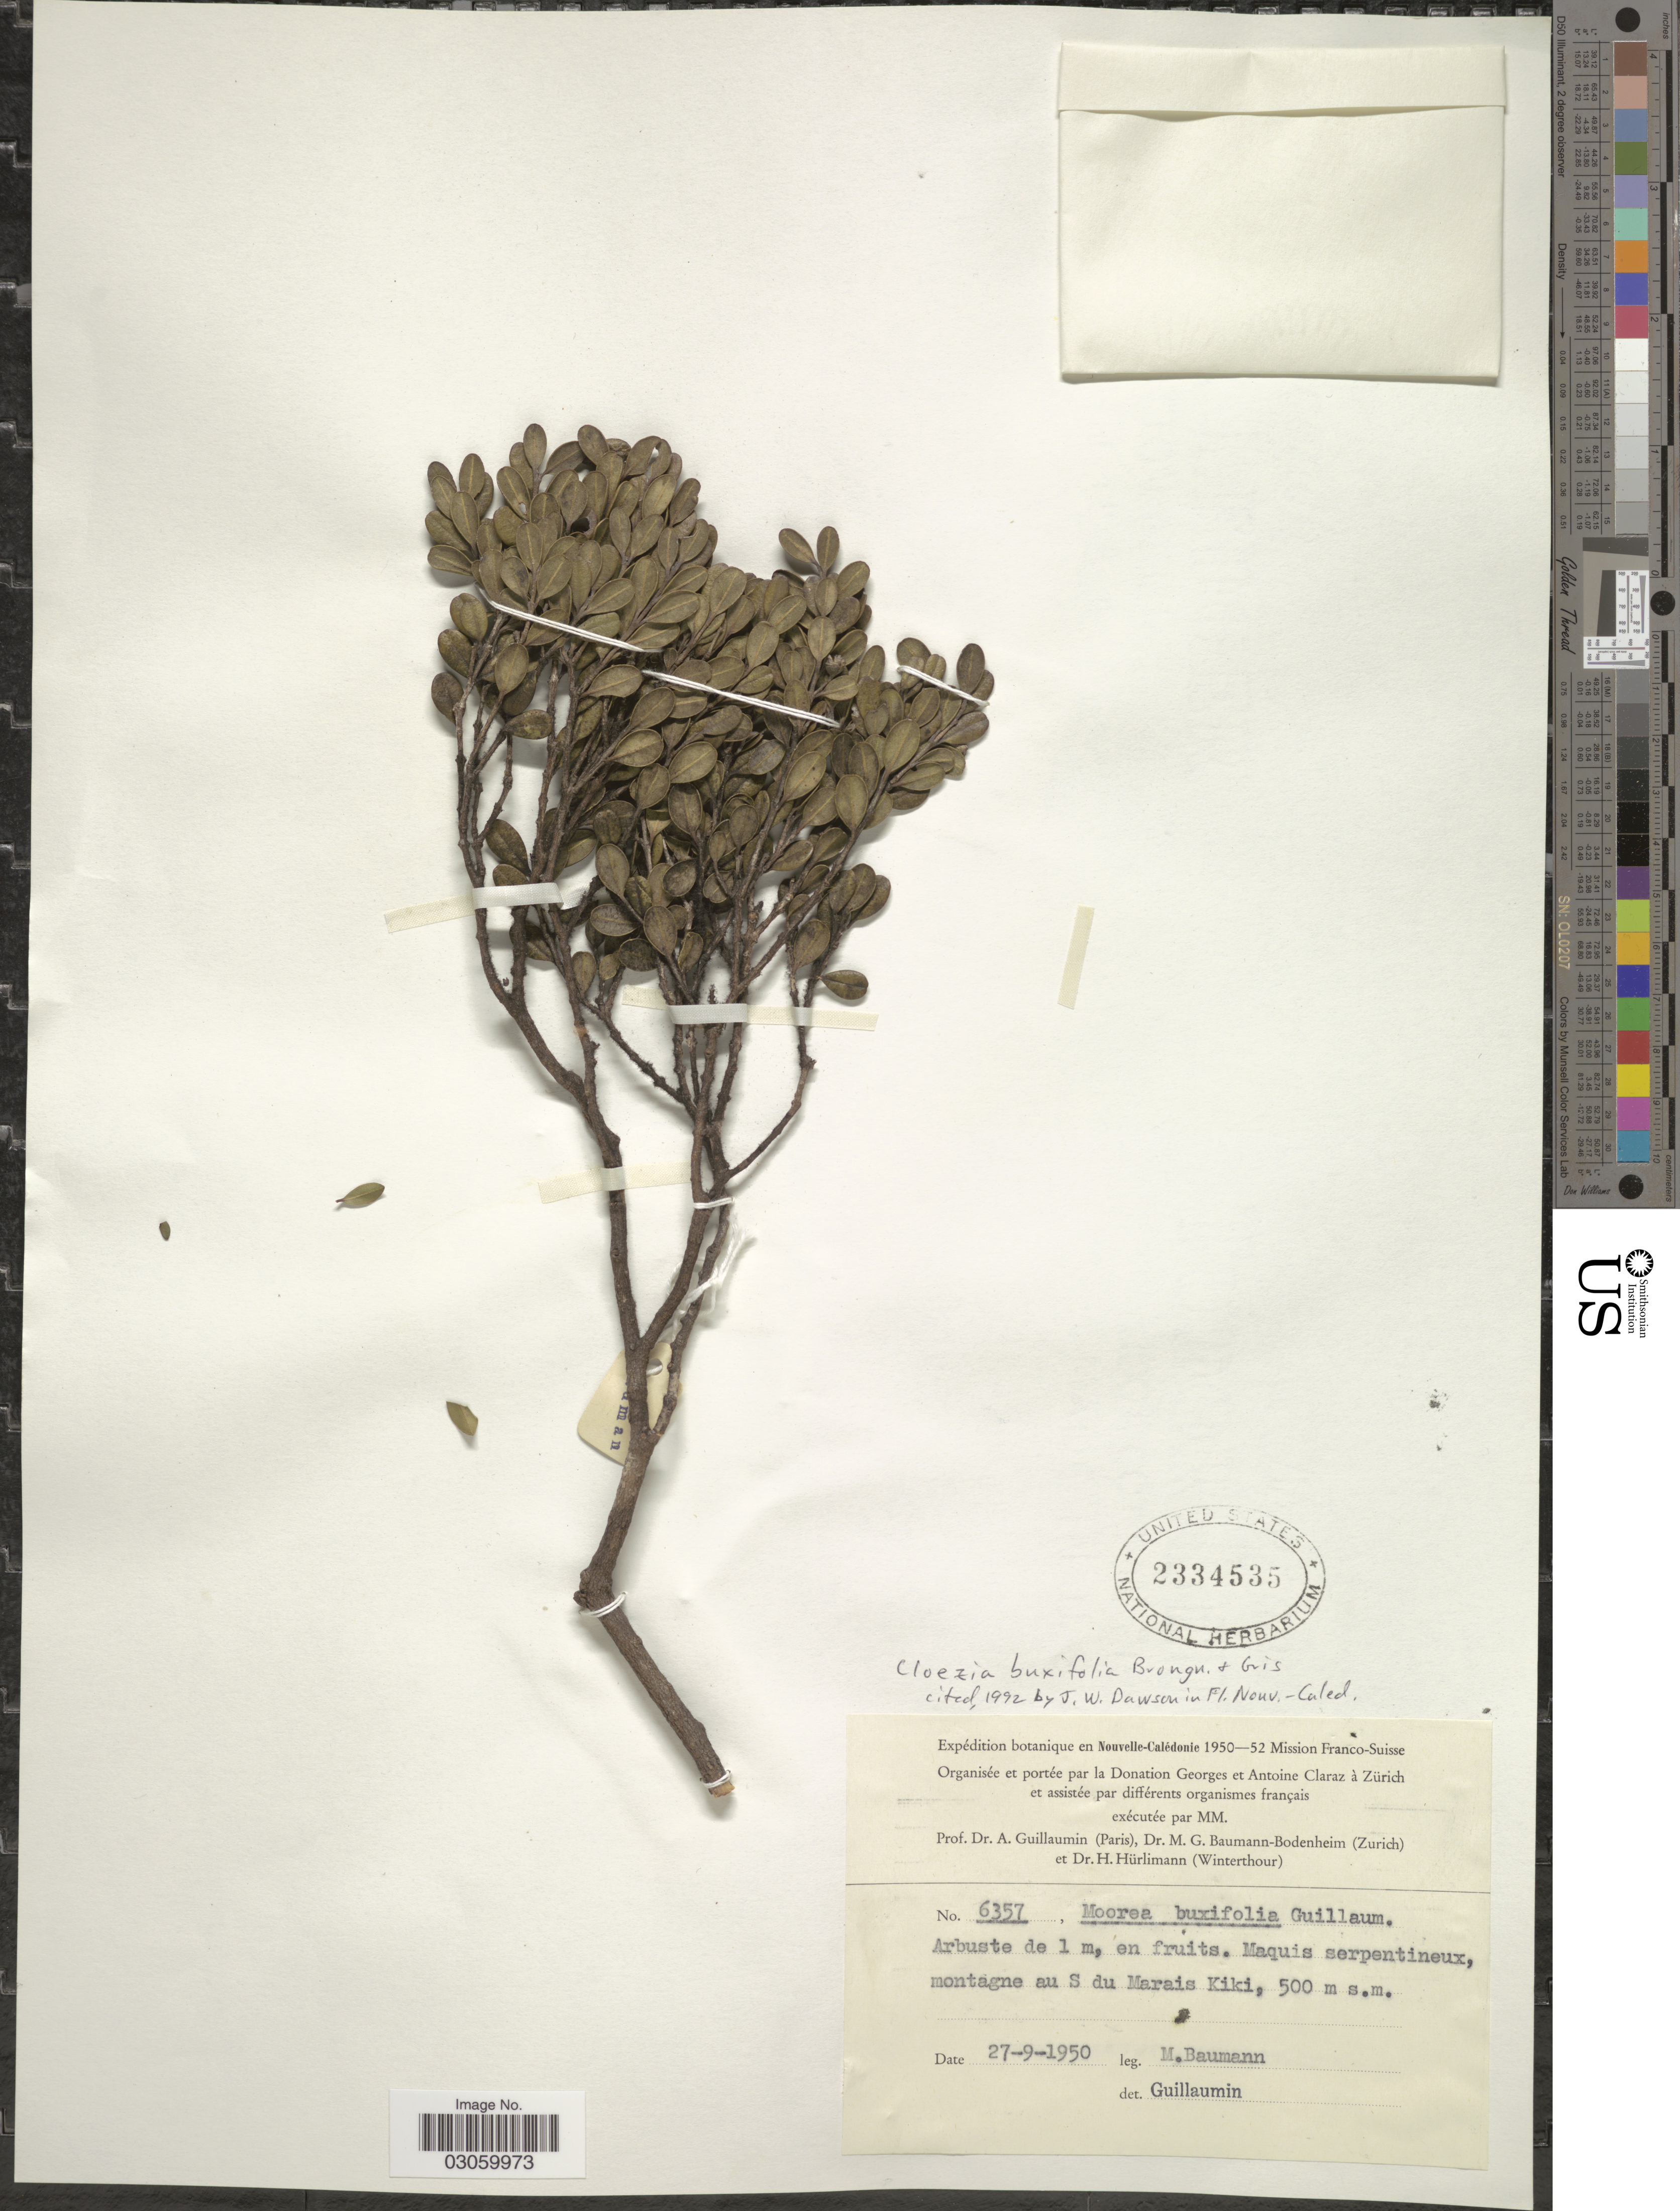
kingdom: Plantae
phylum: Tracheophyta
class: Magnoliopsida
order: Myrtales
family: Myrtaceae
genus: Cloezia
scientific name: Cloezia buxifolia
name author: Brongn. & Gris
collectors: M. Baumann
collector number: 6357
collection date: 1950-09-27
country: New Caledonia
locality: Nouvelle-Calédonie, Maquis serpentineux, montagne au S du Marais Kiki.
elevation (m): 500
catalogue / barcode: US 2334535